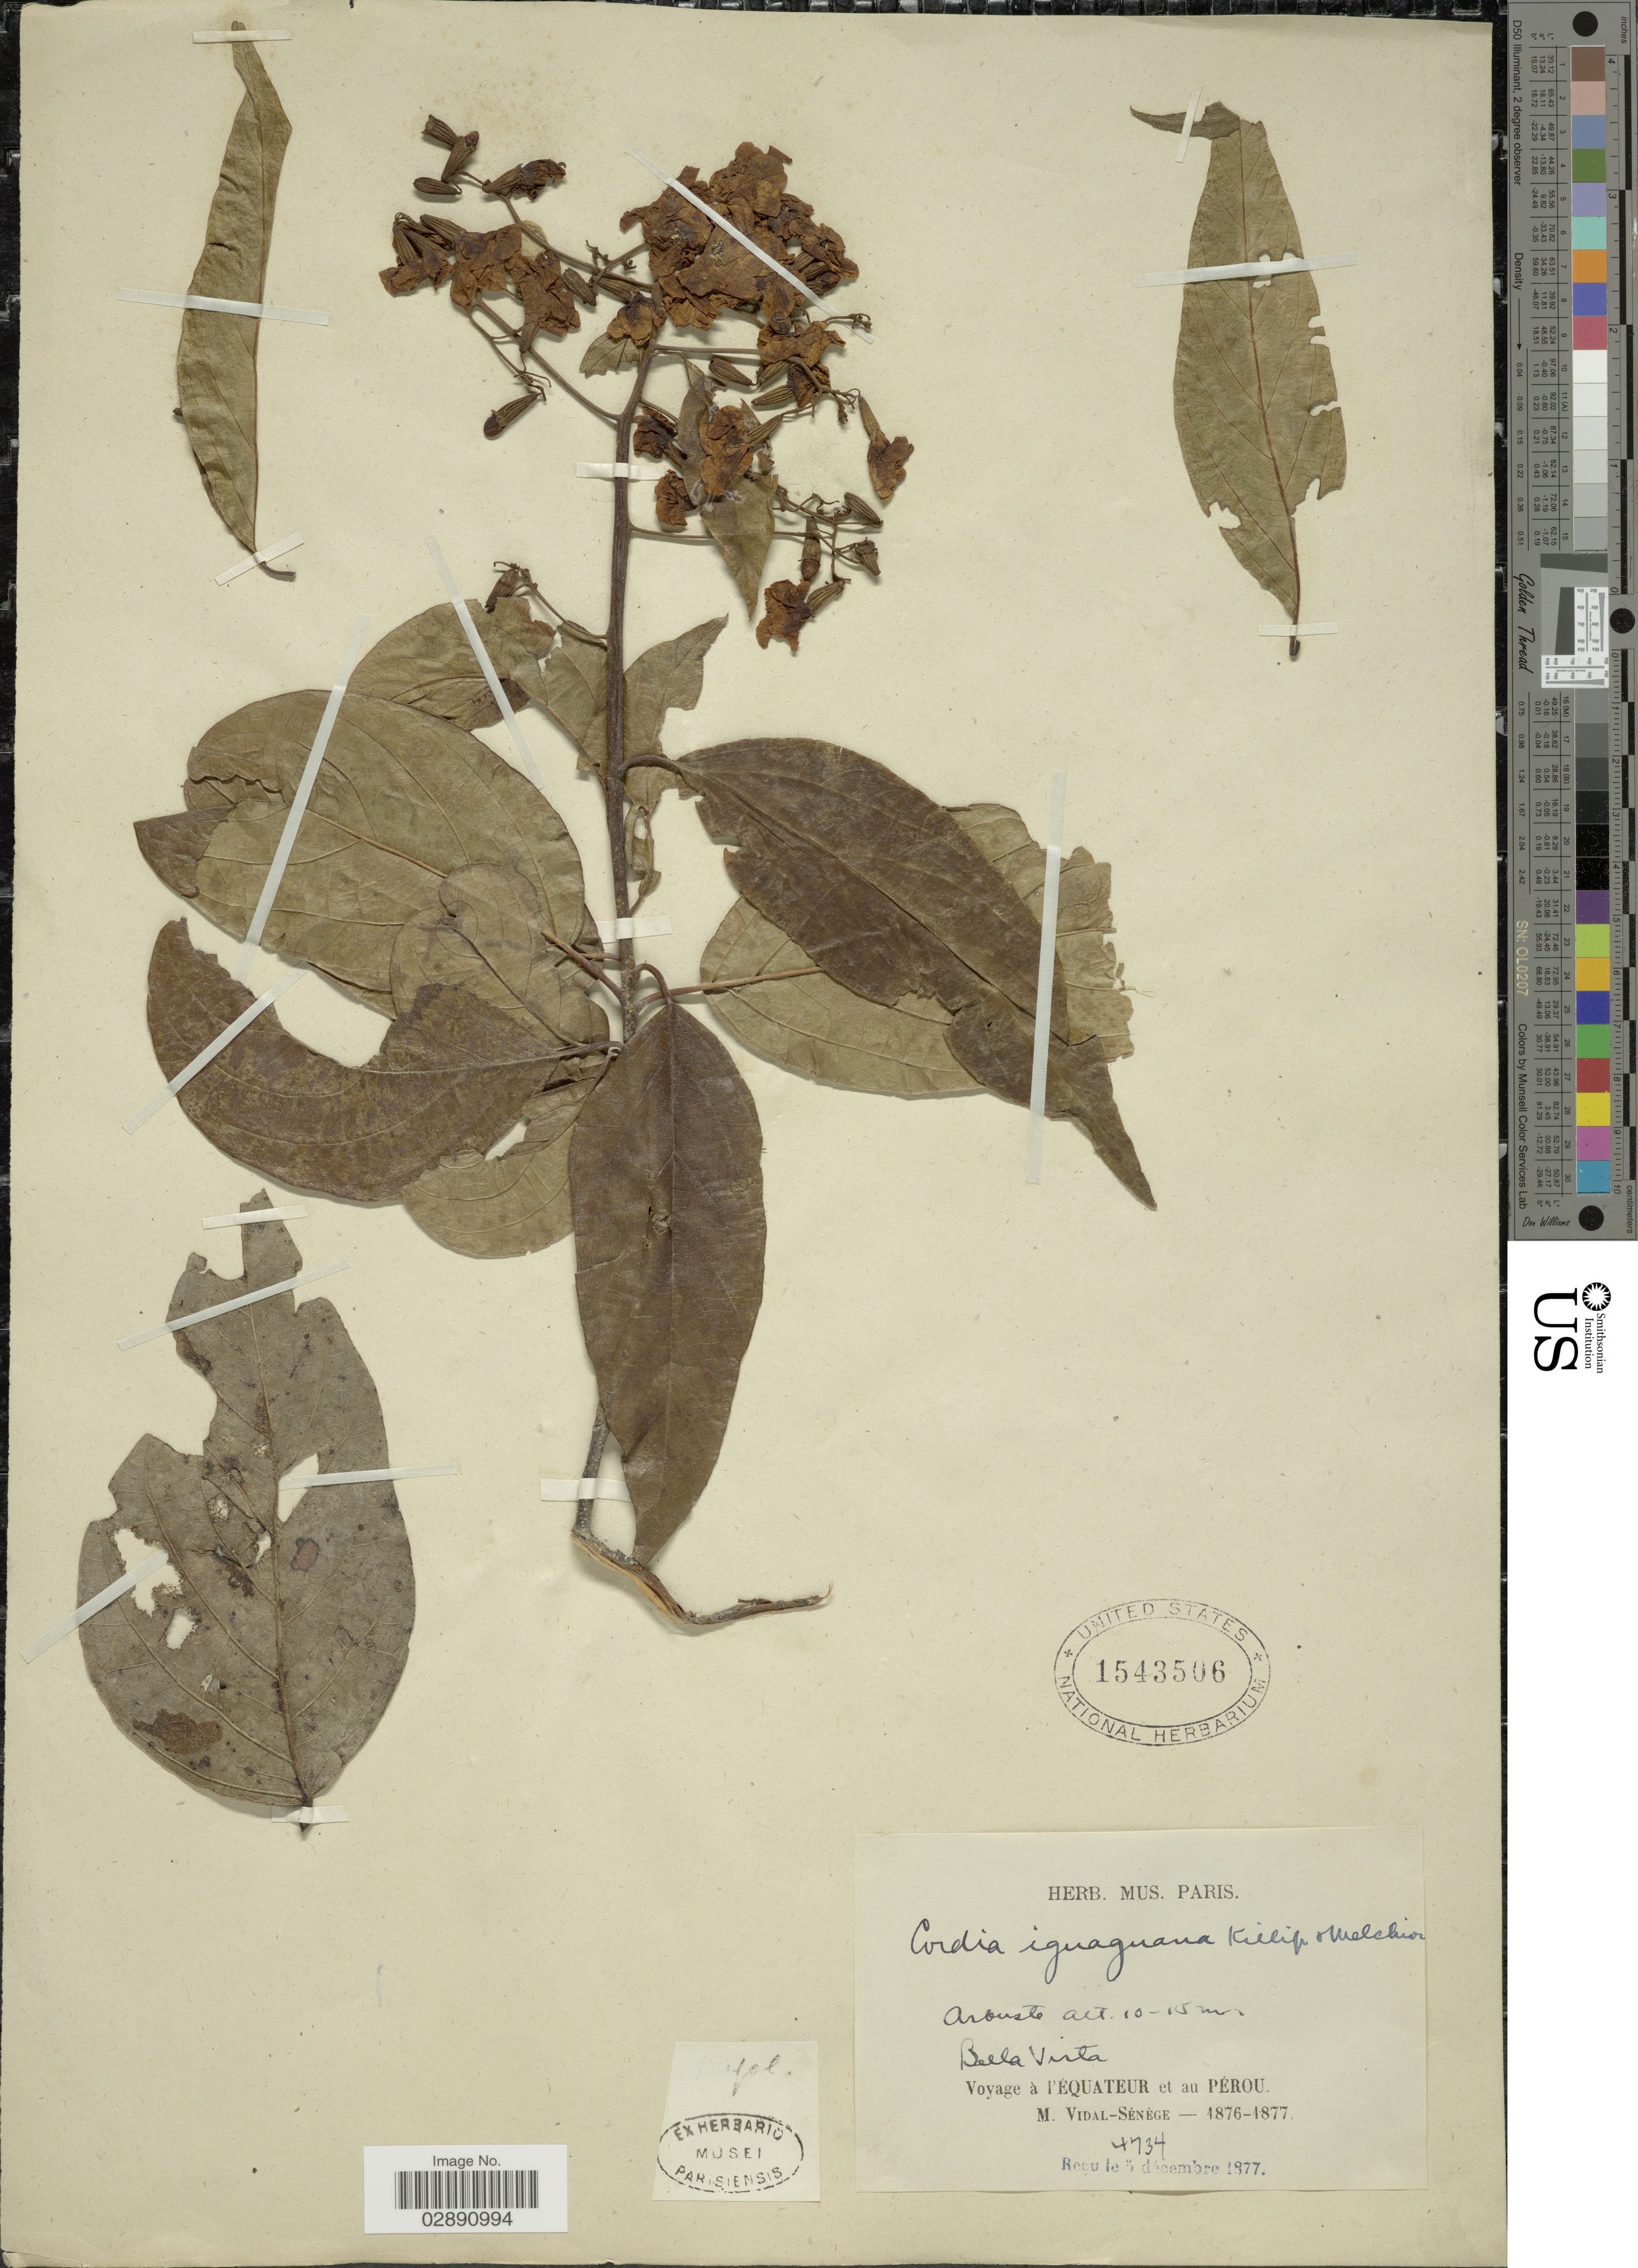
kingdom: Plantae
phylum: Tracheophyta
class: Magnoliopsida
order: Boraginales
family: Cordiaceae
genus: Cordia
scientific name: Cordia iguaguana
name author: I.M. Johnst.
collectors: M. Vidal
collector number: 4734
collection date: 1876/1877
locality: Bella Vista. Équateur et au Pérou.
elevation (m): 10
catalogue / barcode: US 1543506